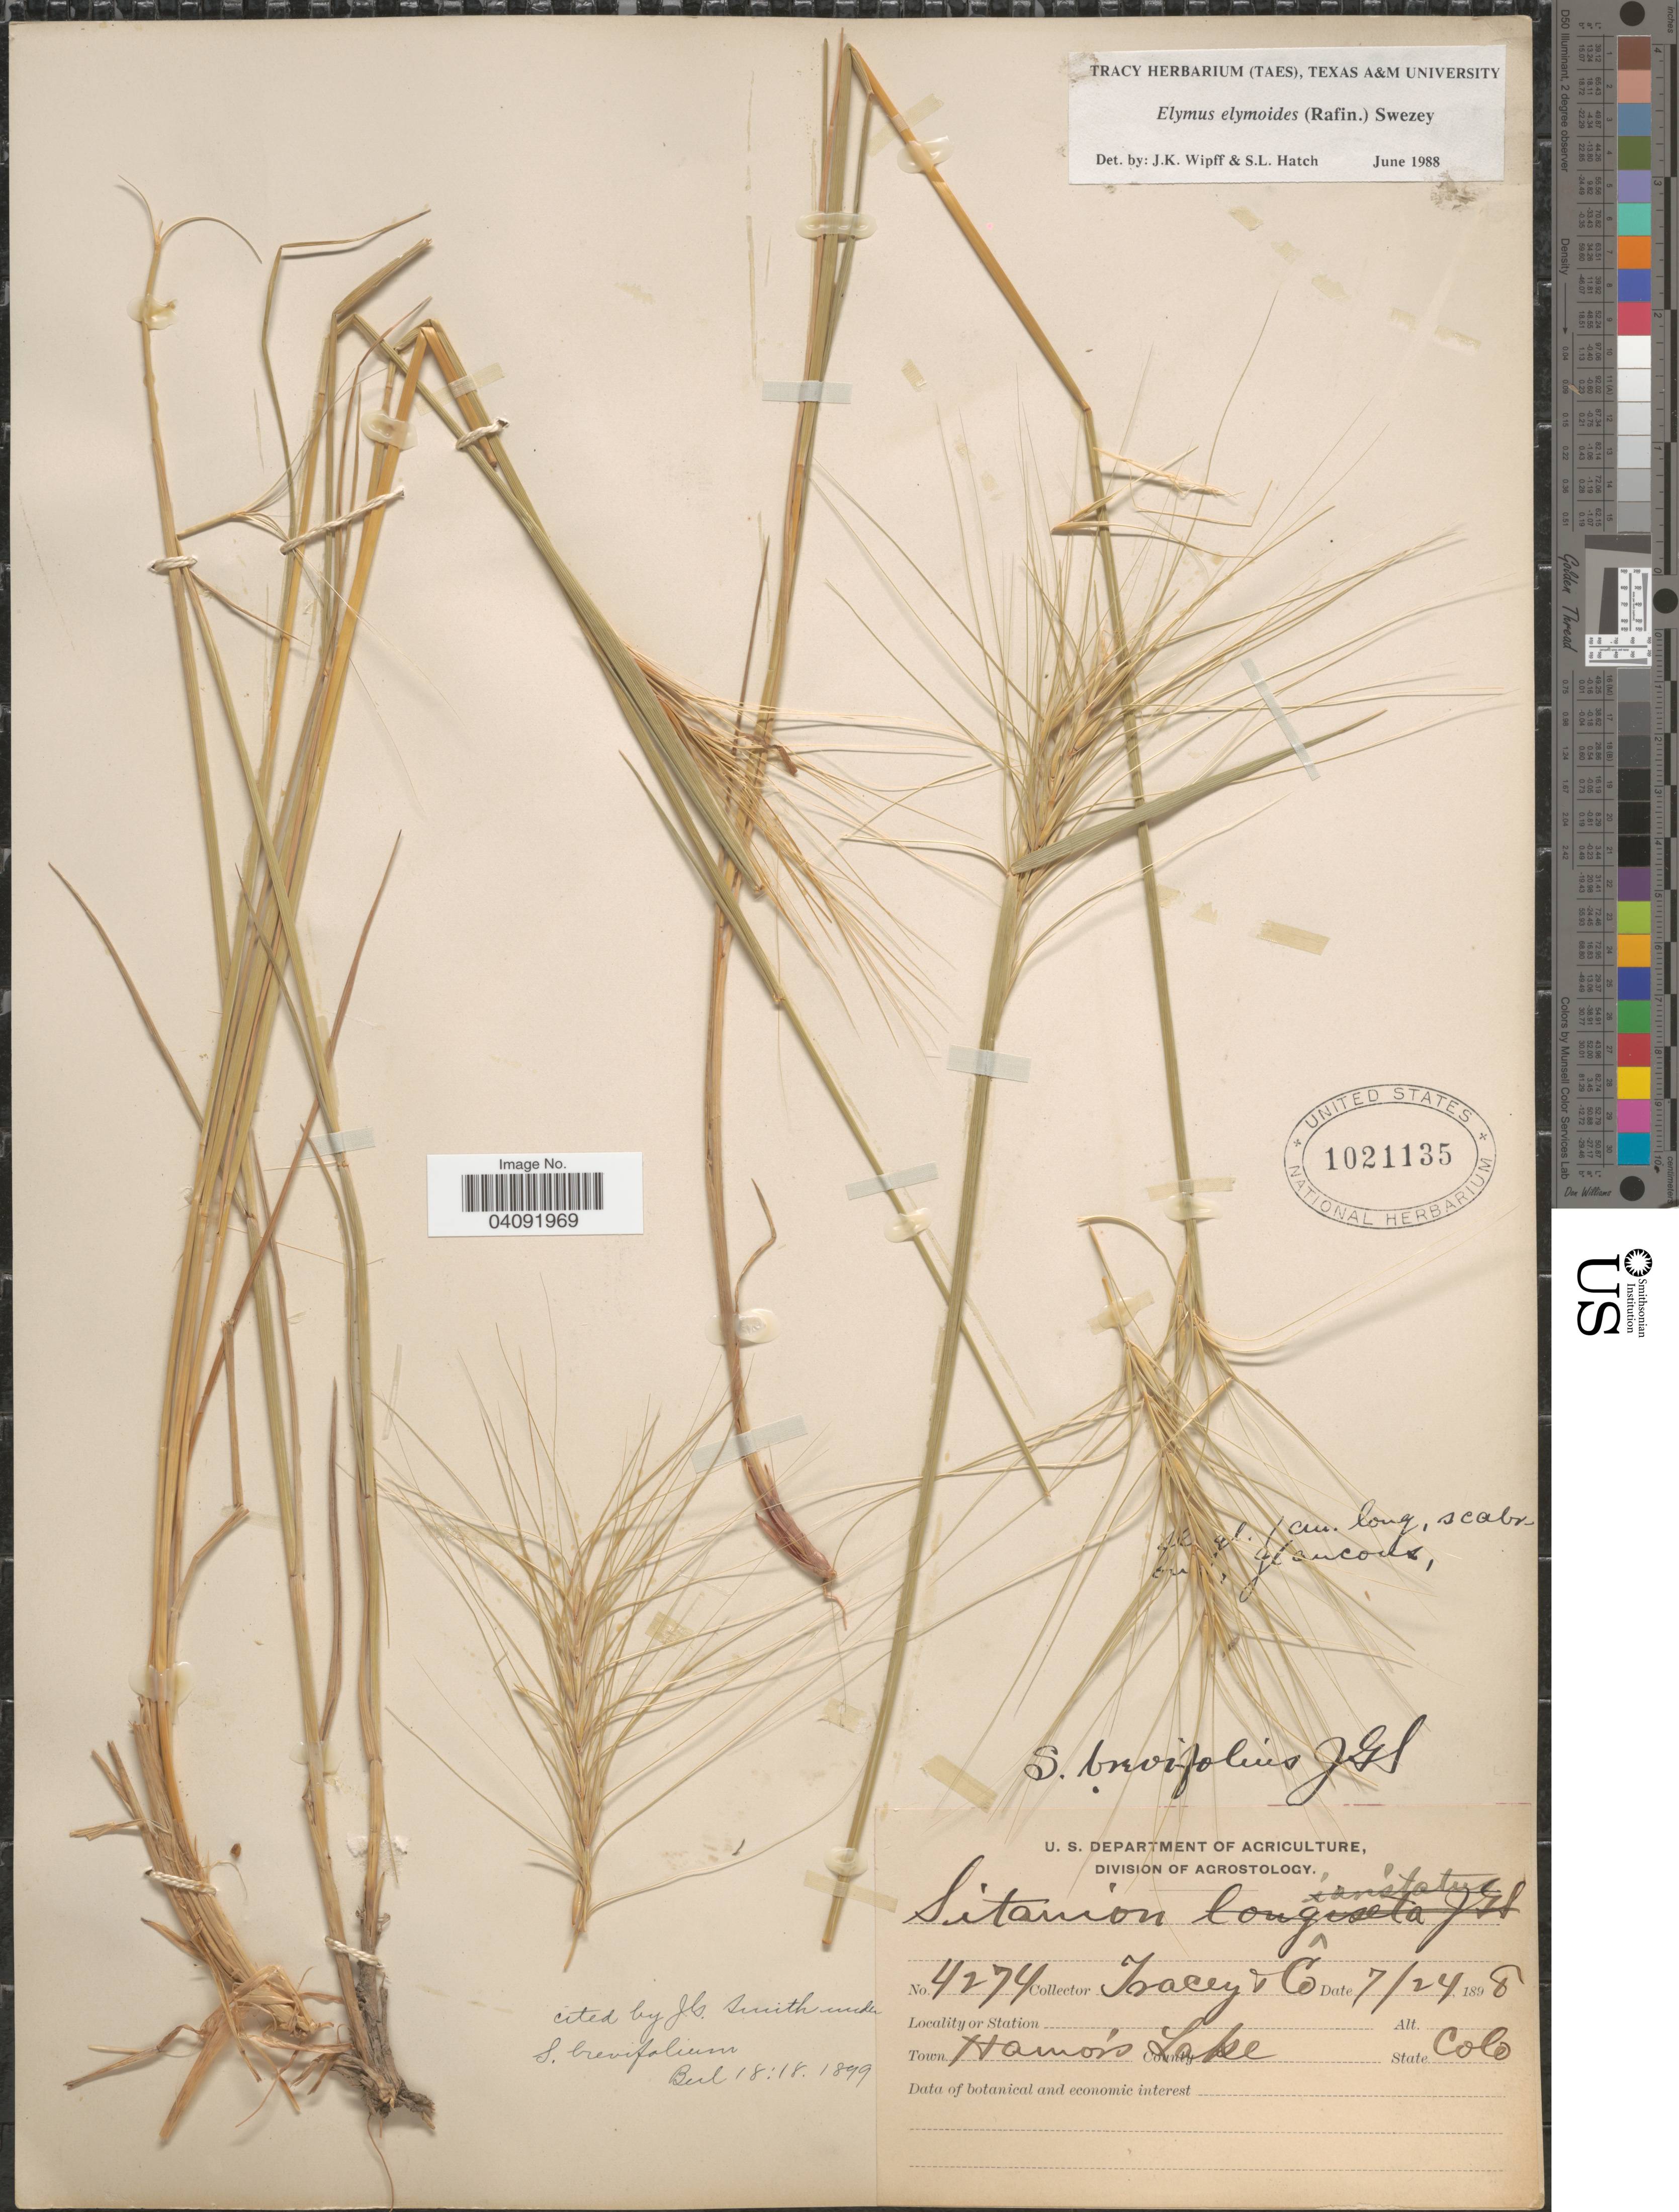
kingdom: Plantae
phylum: Tracheophyta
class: Liliopsida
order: Poales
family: Poaceae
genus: Elymus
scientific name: Elymus elymoides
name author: (Raf.) Swezey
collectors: Tracey & et al.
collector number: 4274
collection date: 1898-07-24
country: United States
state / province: Colorado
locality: Hermosa Lake.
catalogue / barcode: US 1021135